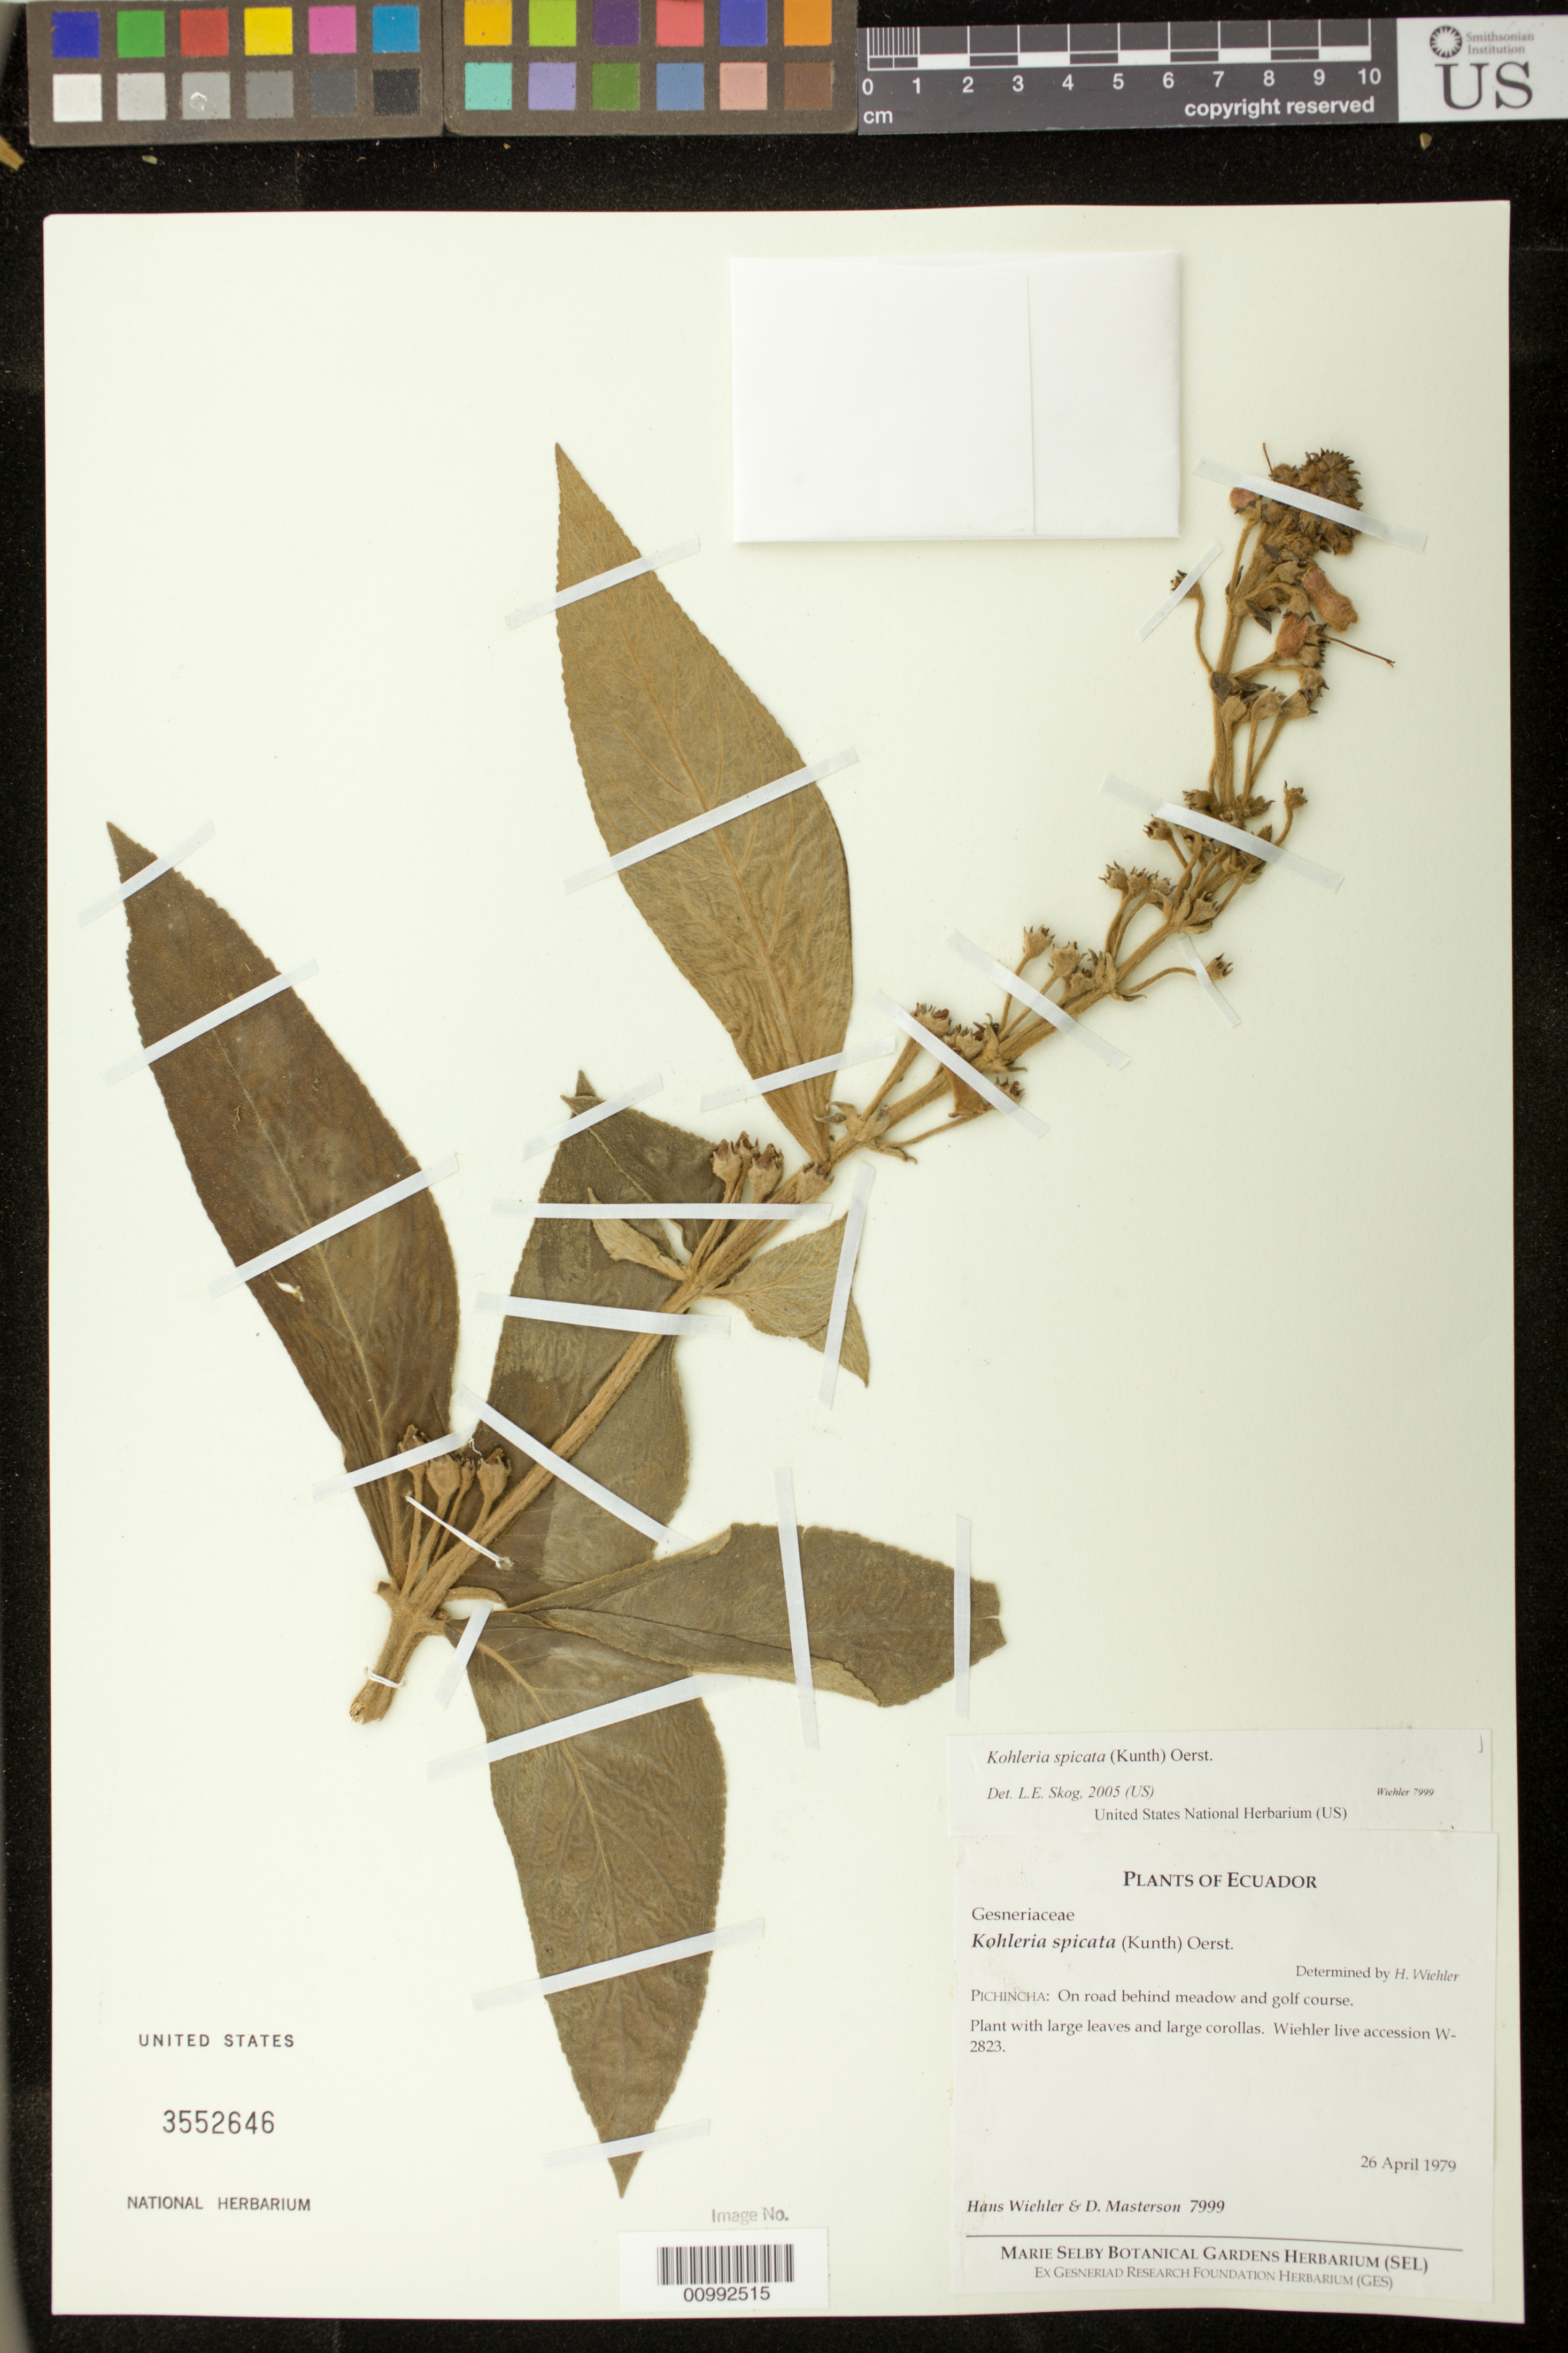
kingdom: Plantae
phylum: Tracheophyta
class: Magnoliopsida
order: Lamiales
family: Gesneriaceae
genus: Kohleria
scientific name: Kohleria spicata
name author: (Kunth) Oerst.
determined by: Skog, Laurence E.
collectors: H. J. Wiehler & D. Masterson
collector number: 7999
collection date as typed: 26 Apr 1979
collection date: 1979-04-26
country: Ecuador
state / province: Pichincha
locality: Pichincha: on road behind meadow and gold course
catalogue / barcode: US 3552646